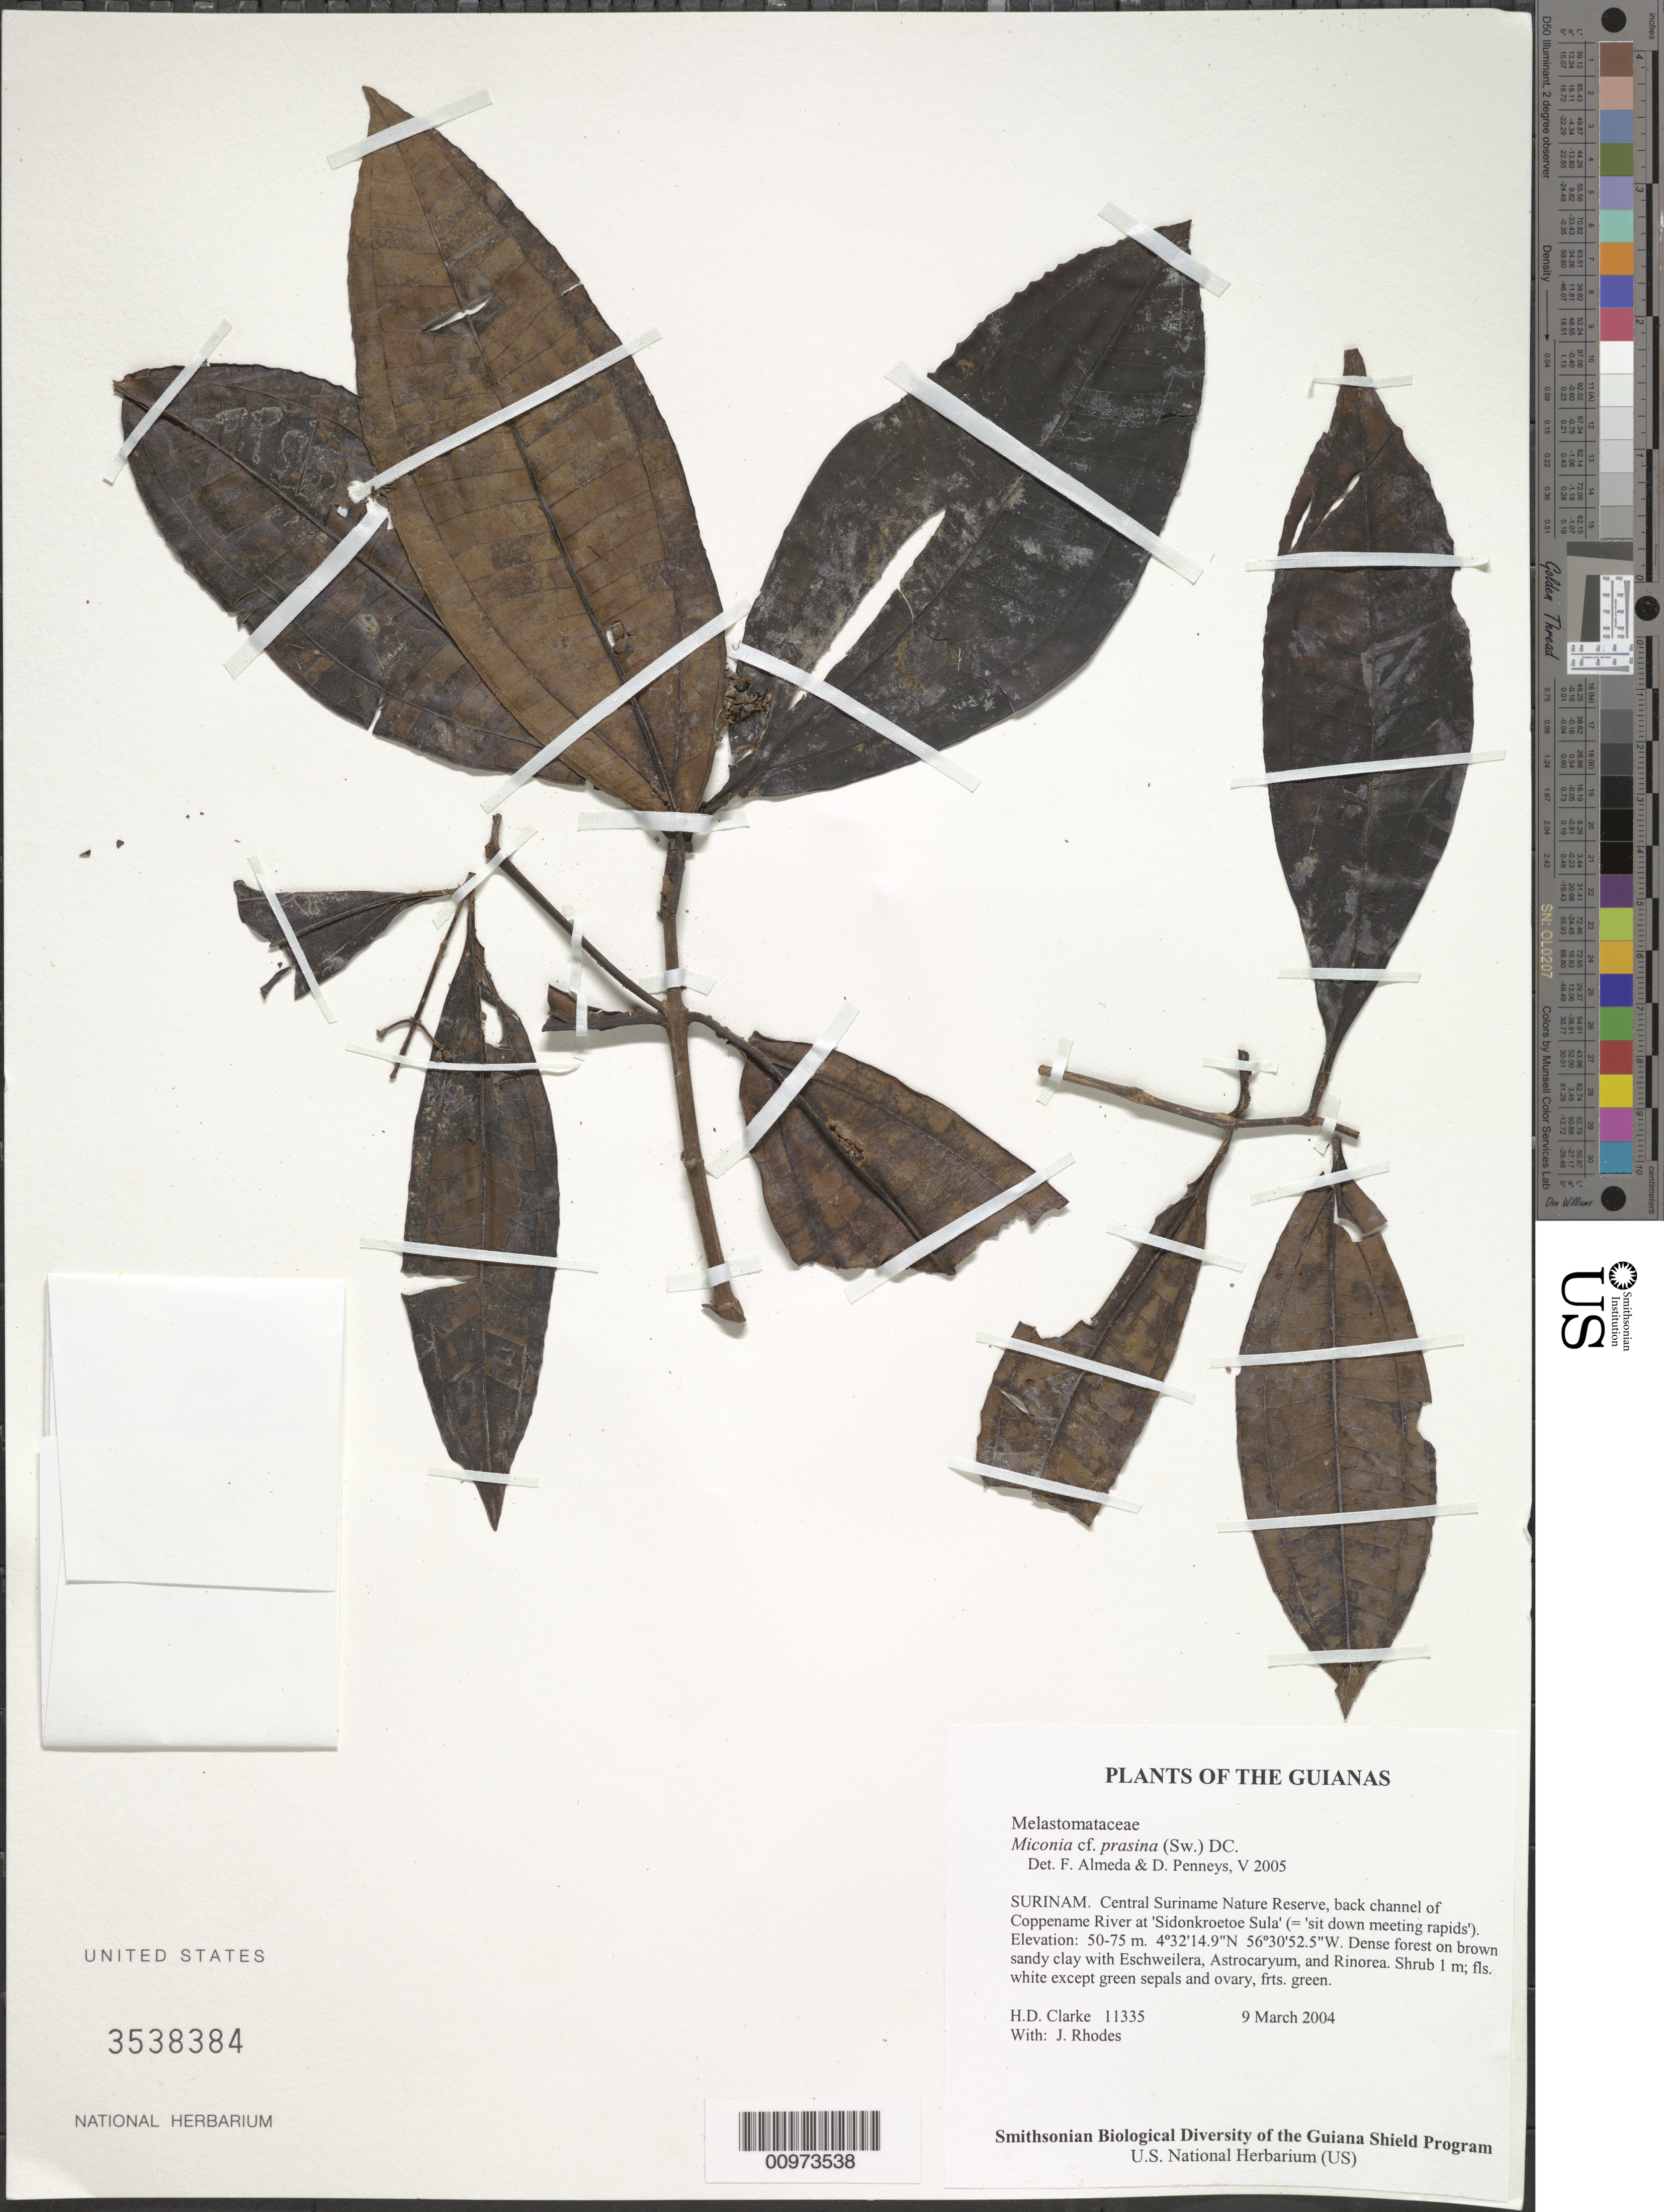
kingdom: Plantae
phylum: Tracheophyta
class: Magnoliopsida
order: Myrtales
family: Melastomataceae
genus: Miconia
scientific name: Miconia prasina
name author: (Sw.) DC.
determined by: Almeda, F.; Penneys, D. S.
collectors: H. D. Clarke & J. Rhodes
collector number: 11335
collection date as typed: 9 March 2004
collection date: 2004-03-09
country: Suriname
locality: Central Suriname Nature Reserve, back channel of Coppename River at 'Sidonkroetoe Sula' (= 'sit down meeting rapids')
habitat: Dense forest on brown sandy clay with Eschweilera, Astrocaryum, and Rinorea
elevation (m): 50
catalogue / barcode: US 3538384